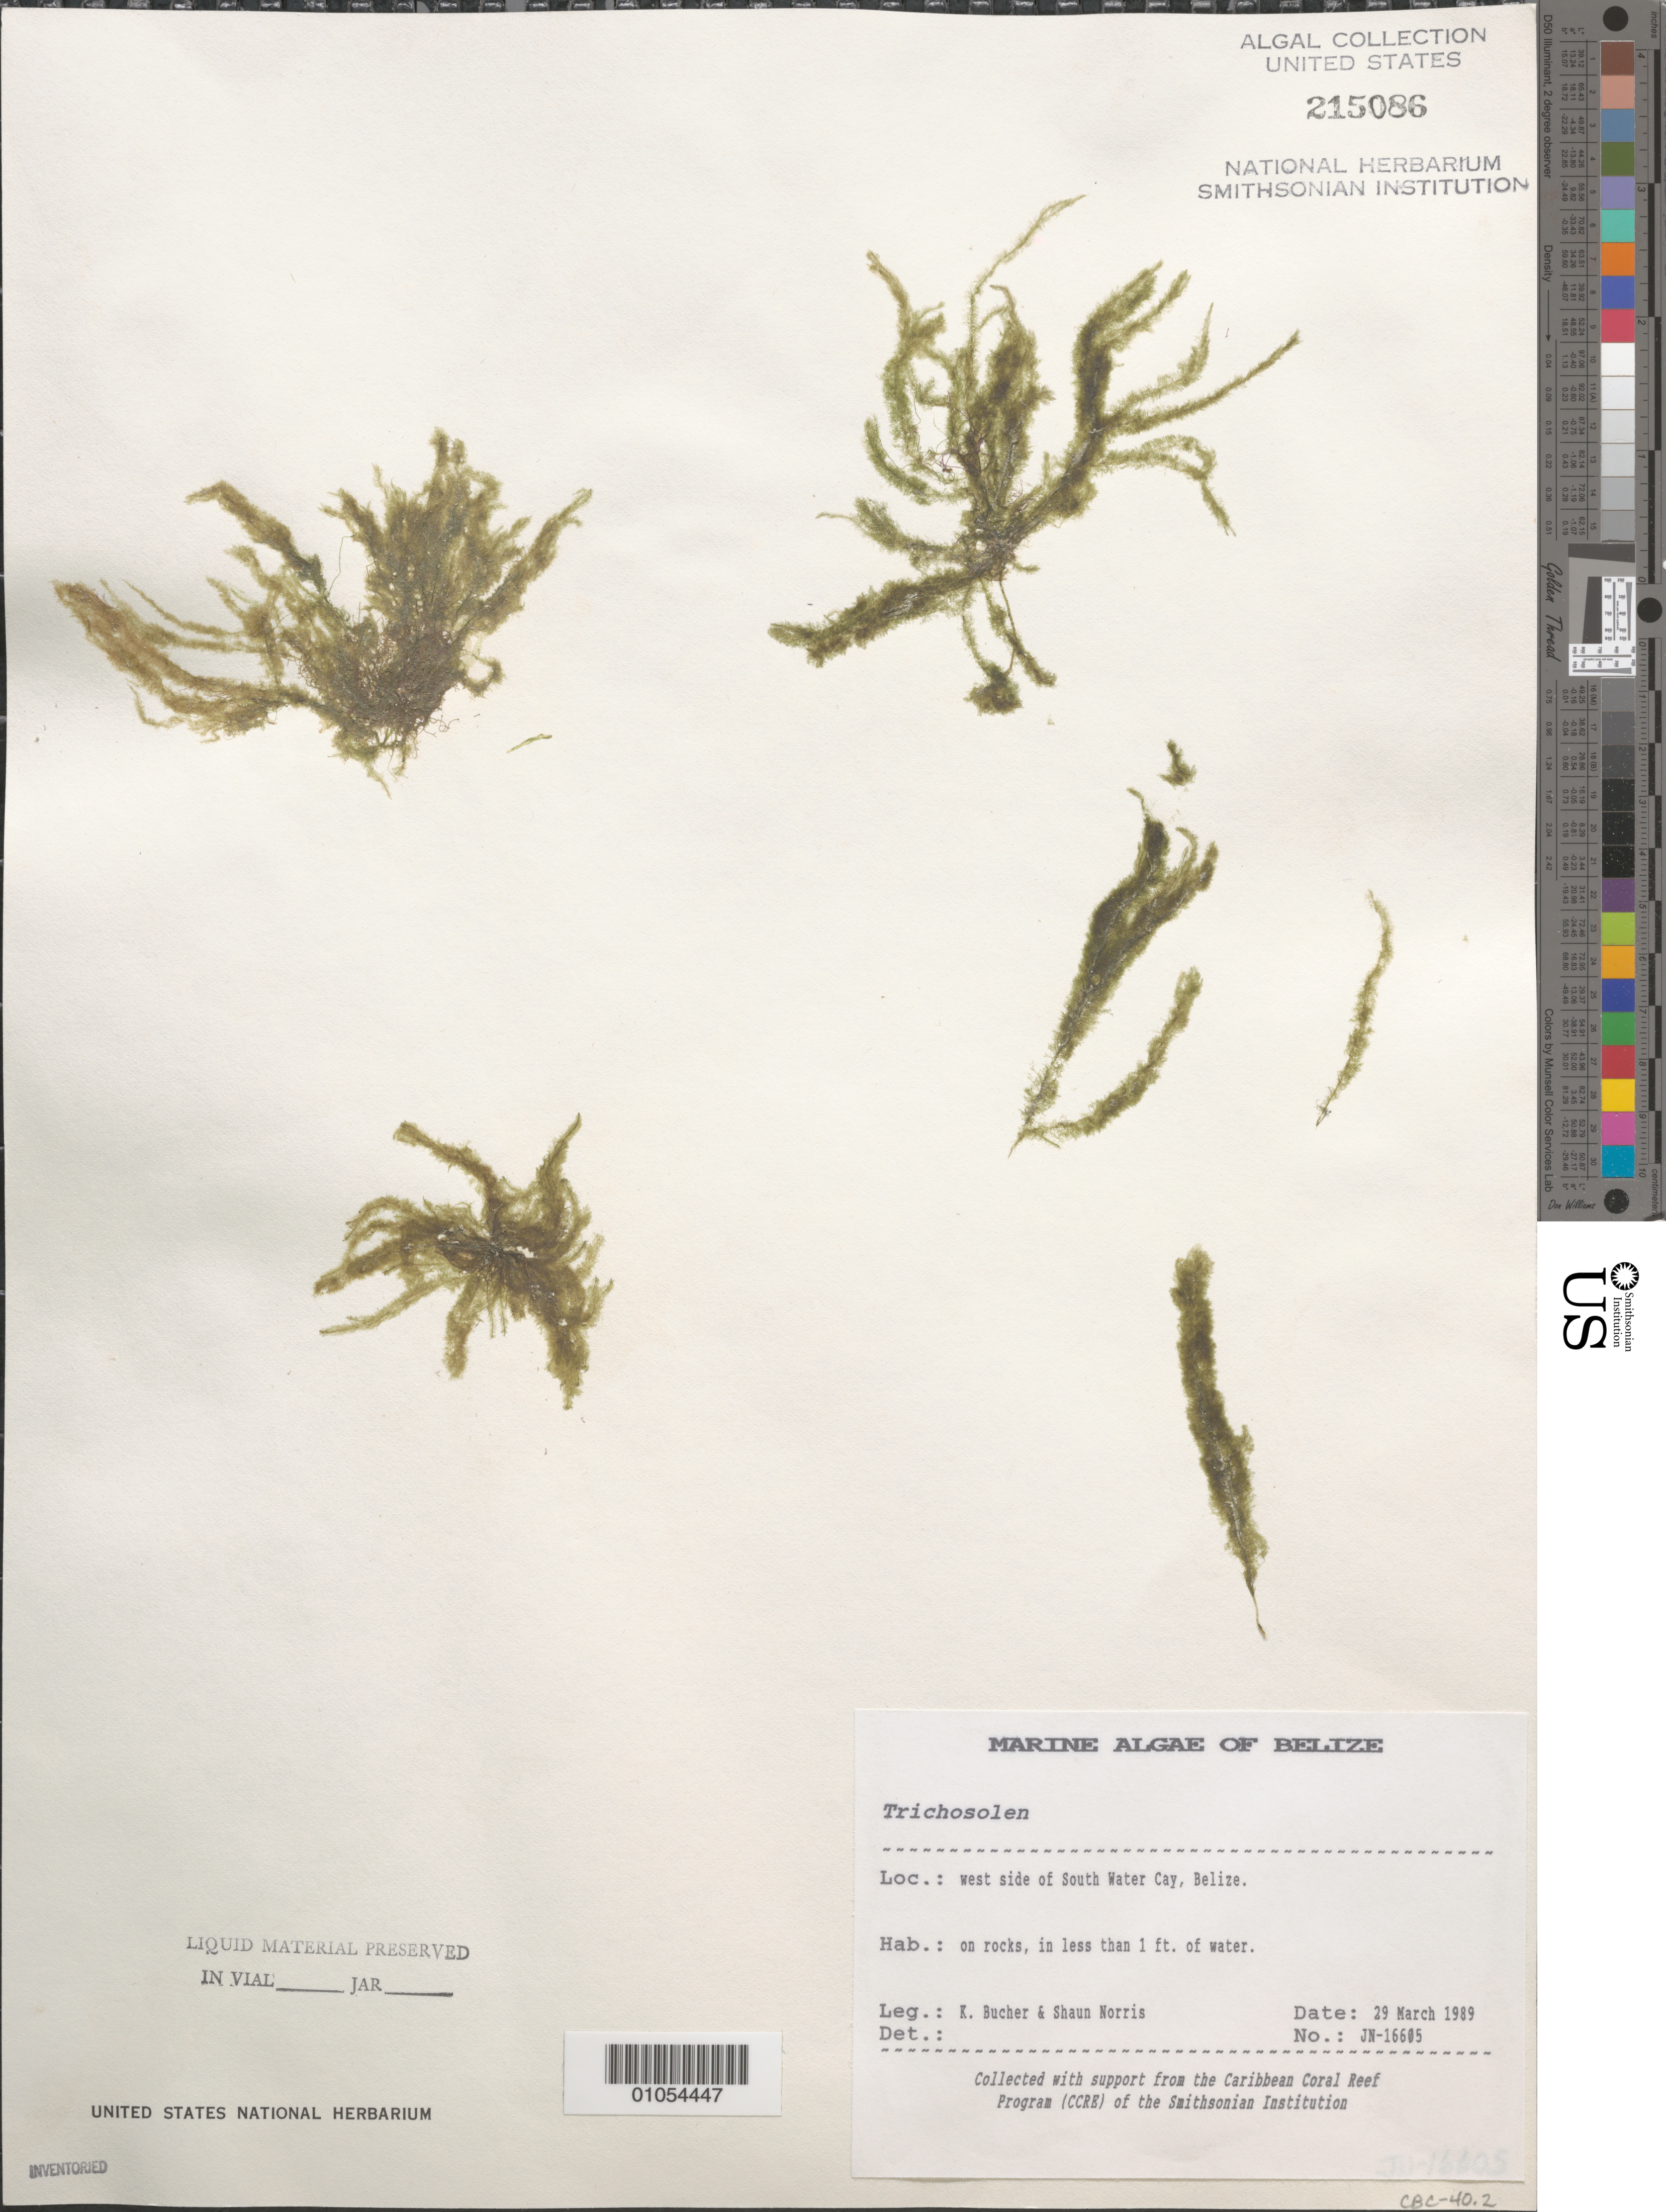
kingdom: Plantae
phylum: Chlorophyta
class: Ulvophyceae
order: Bryopsidales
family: Bryopsidaceae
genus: Trichosolen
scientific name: Trichosolen sp.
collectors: K. E. Bucher & S. Norris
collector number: JN-16605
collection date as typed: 29 Mar 1989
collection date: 1989-03-29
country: Belize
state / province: Stann Creek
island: South Water Cay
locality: West side of cay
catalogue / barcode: US 215086